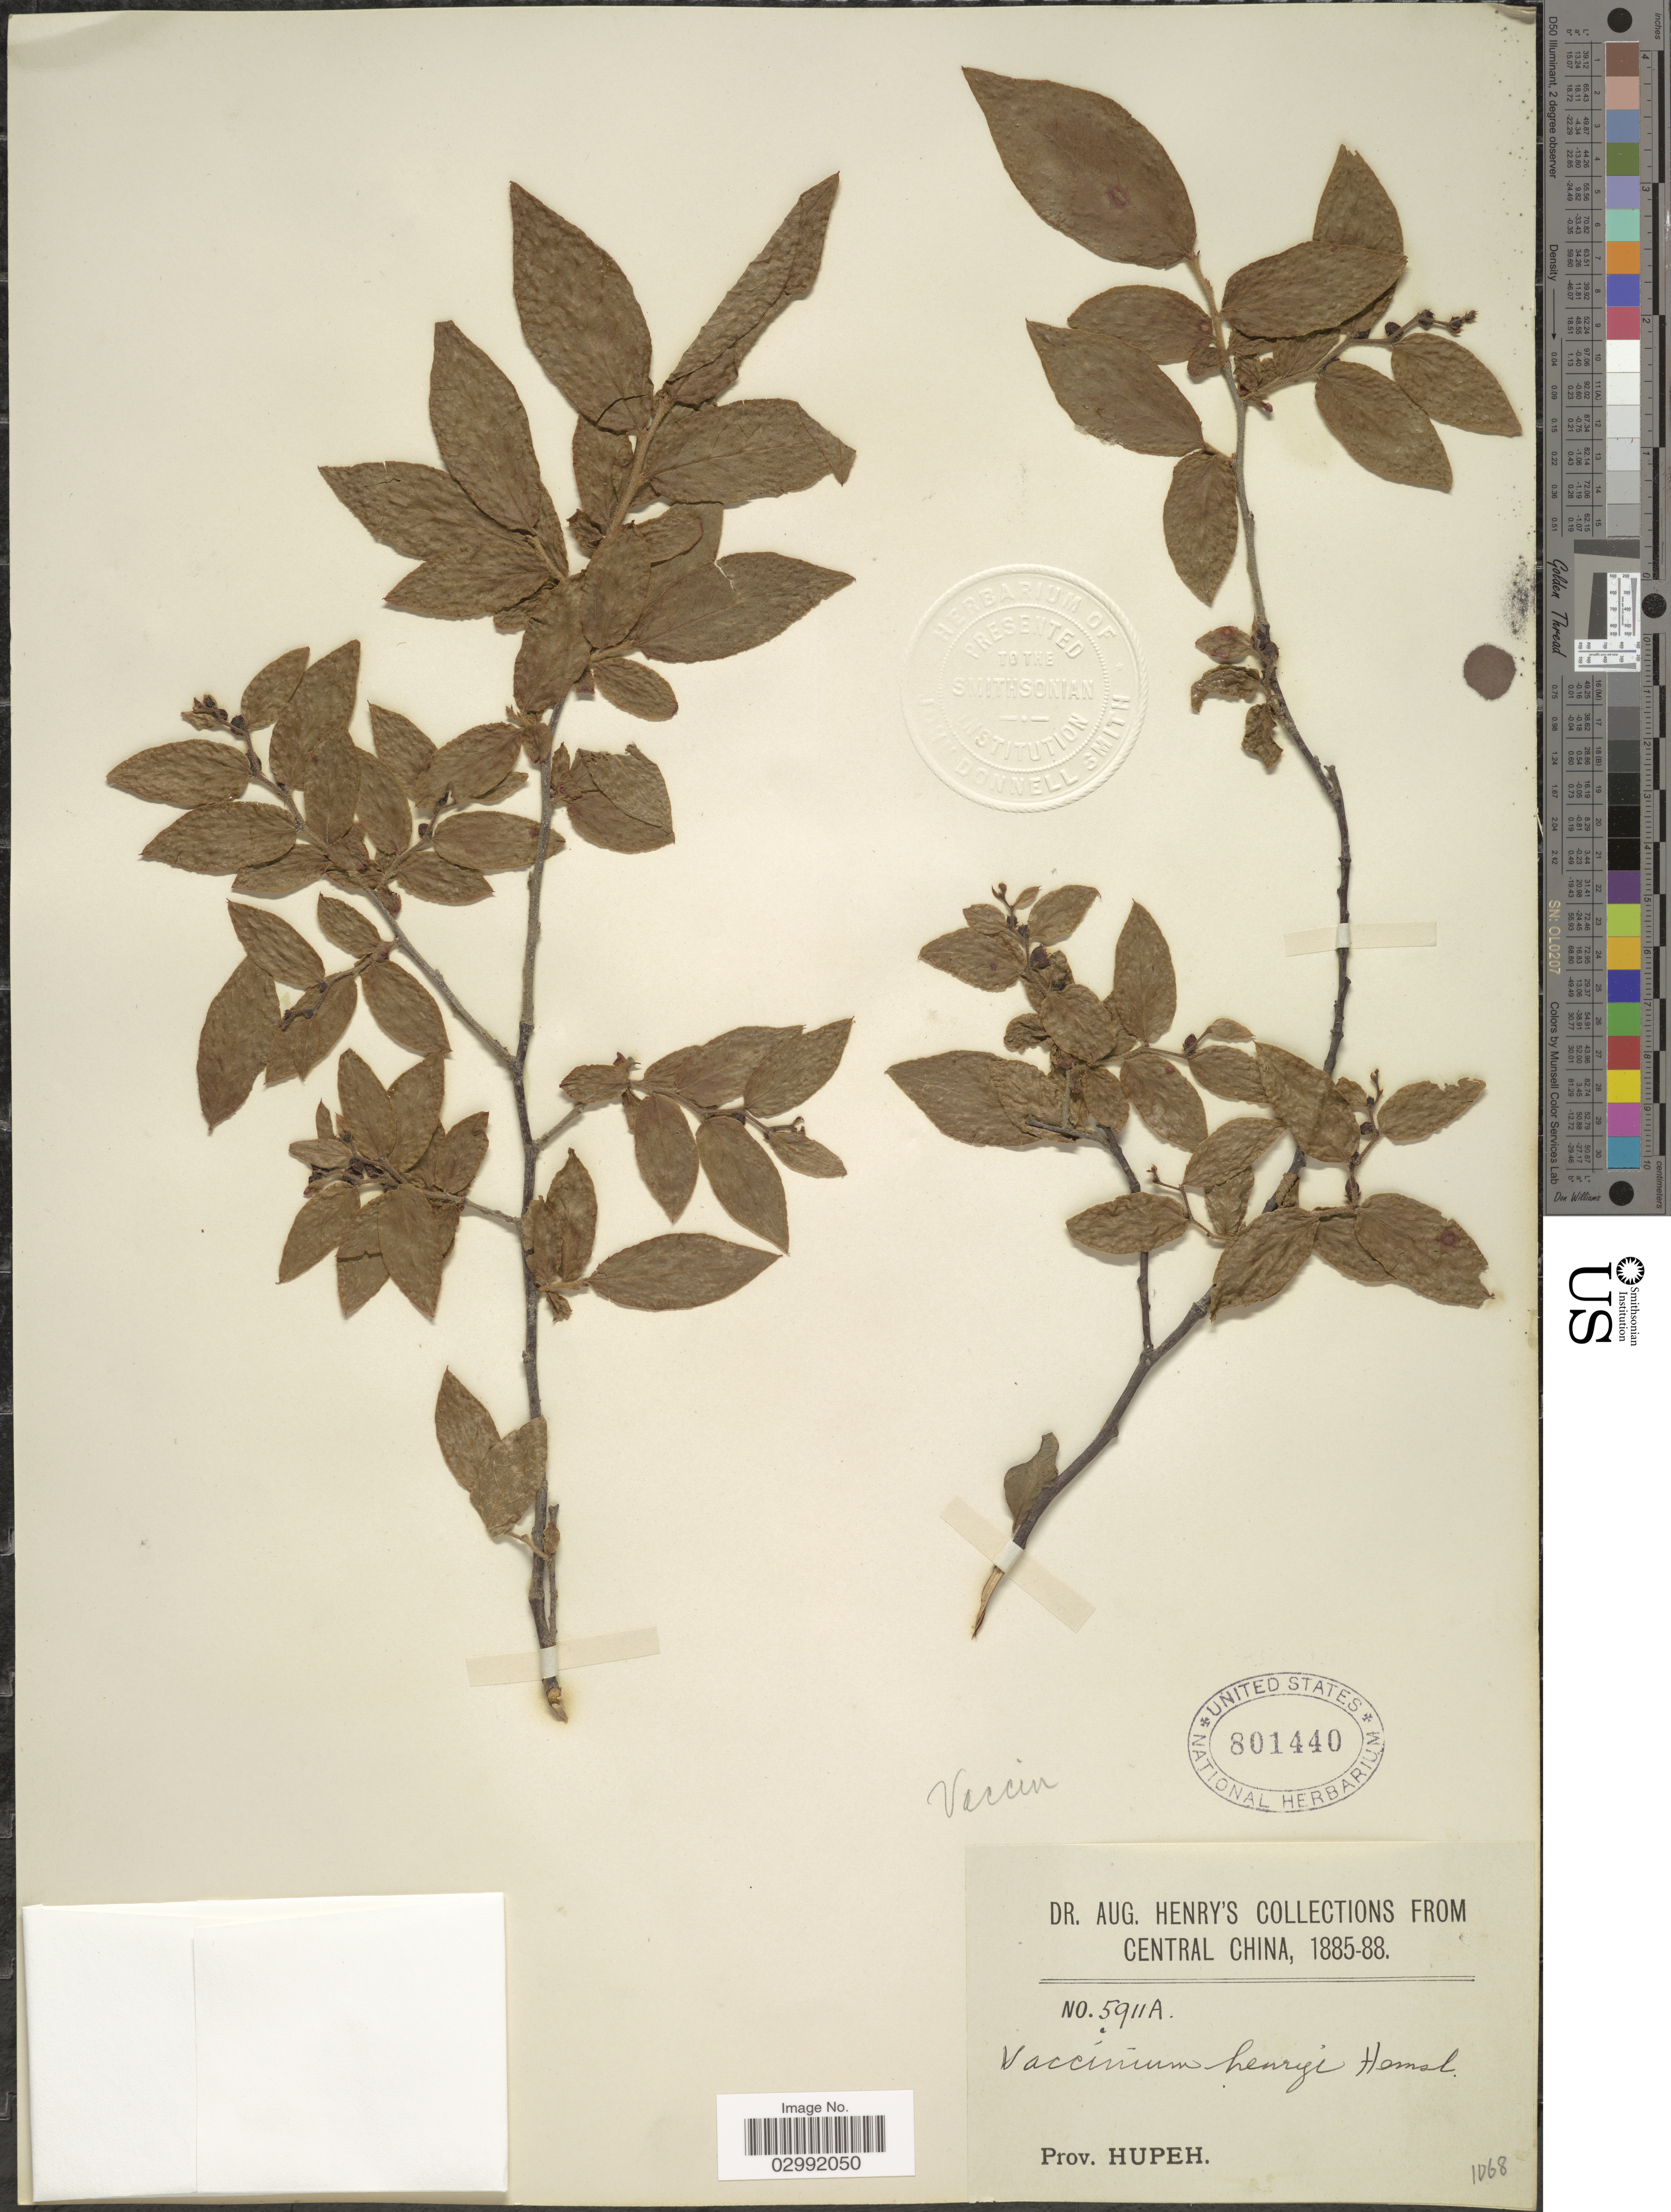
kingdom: Plantae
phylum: Tracheophyta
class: Magnoliopsida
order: Ericales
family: Ericaceae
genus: Vaccinium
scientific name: Vaccinium henryi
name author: Hemsl.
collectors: A. Henry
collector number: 5911 A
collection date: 1885/1888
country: China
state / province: Hubei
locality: Central China, Prov. Hupeh.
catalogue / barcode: US 801440